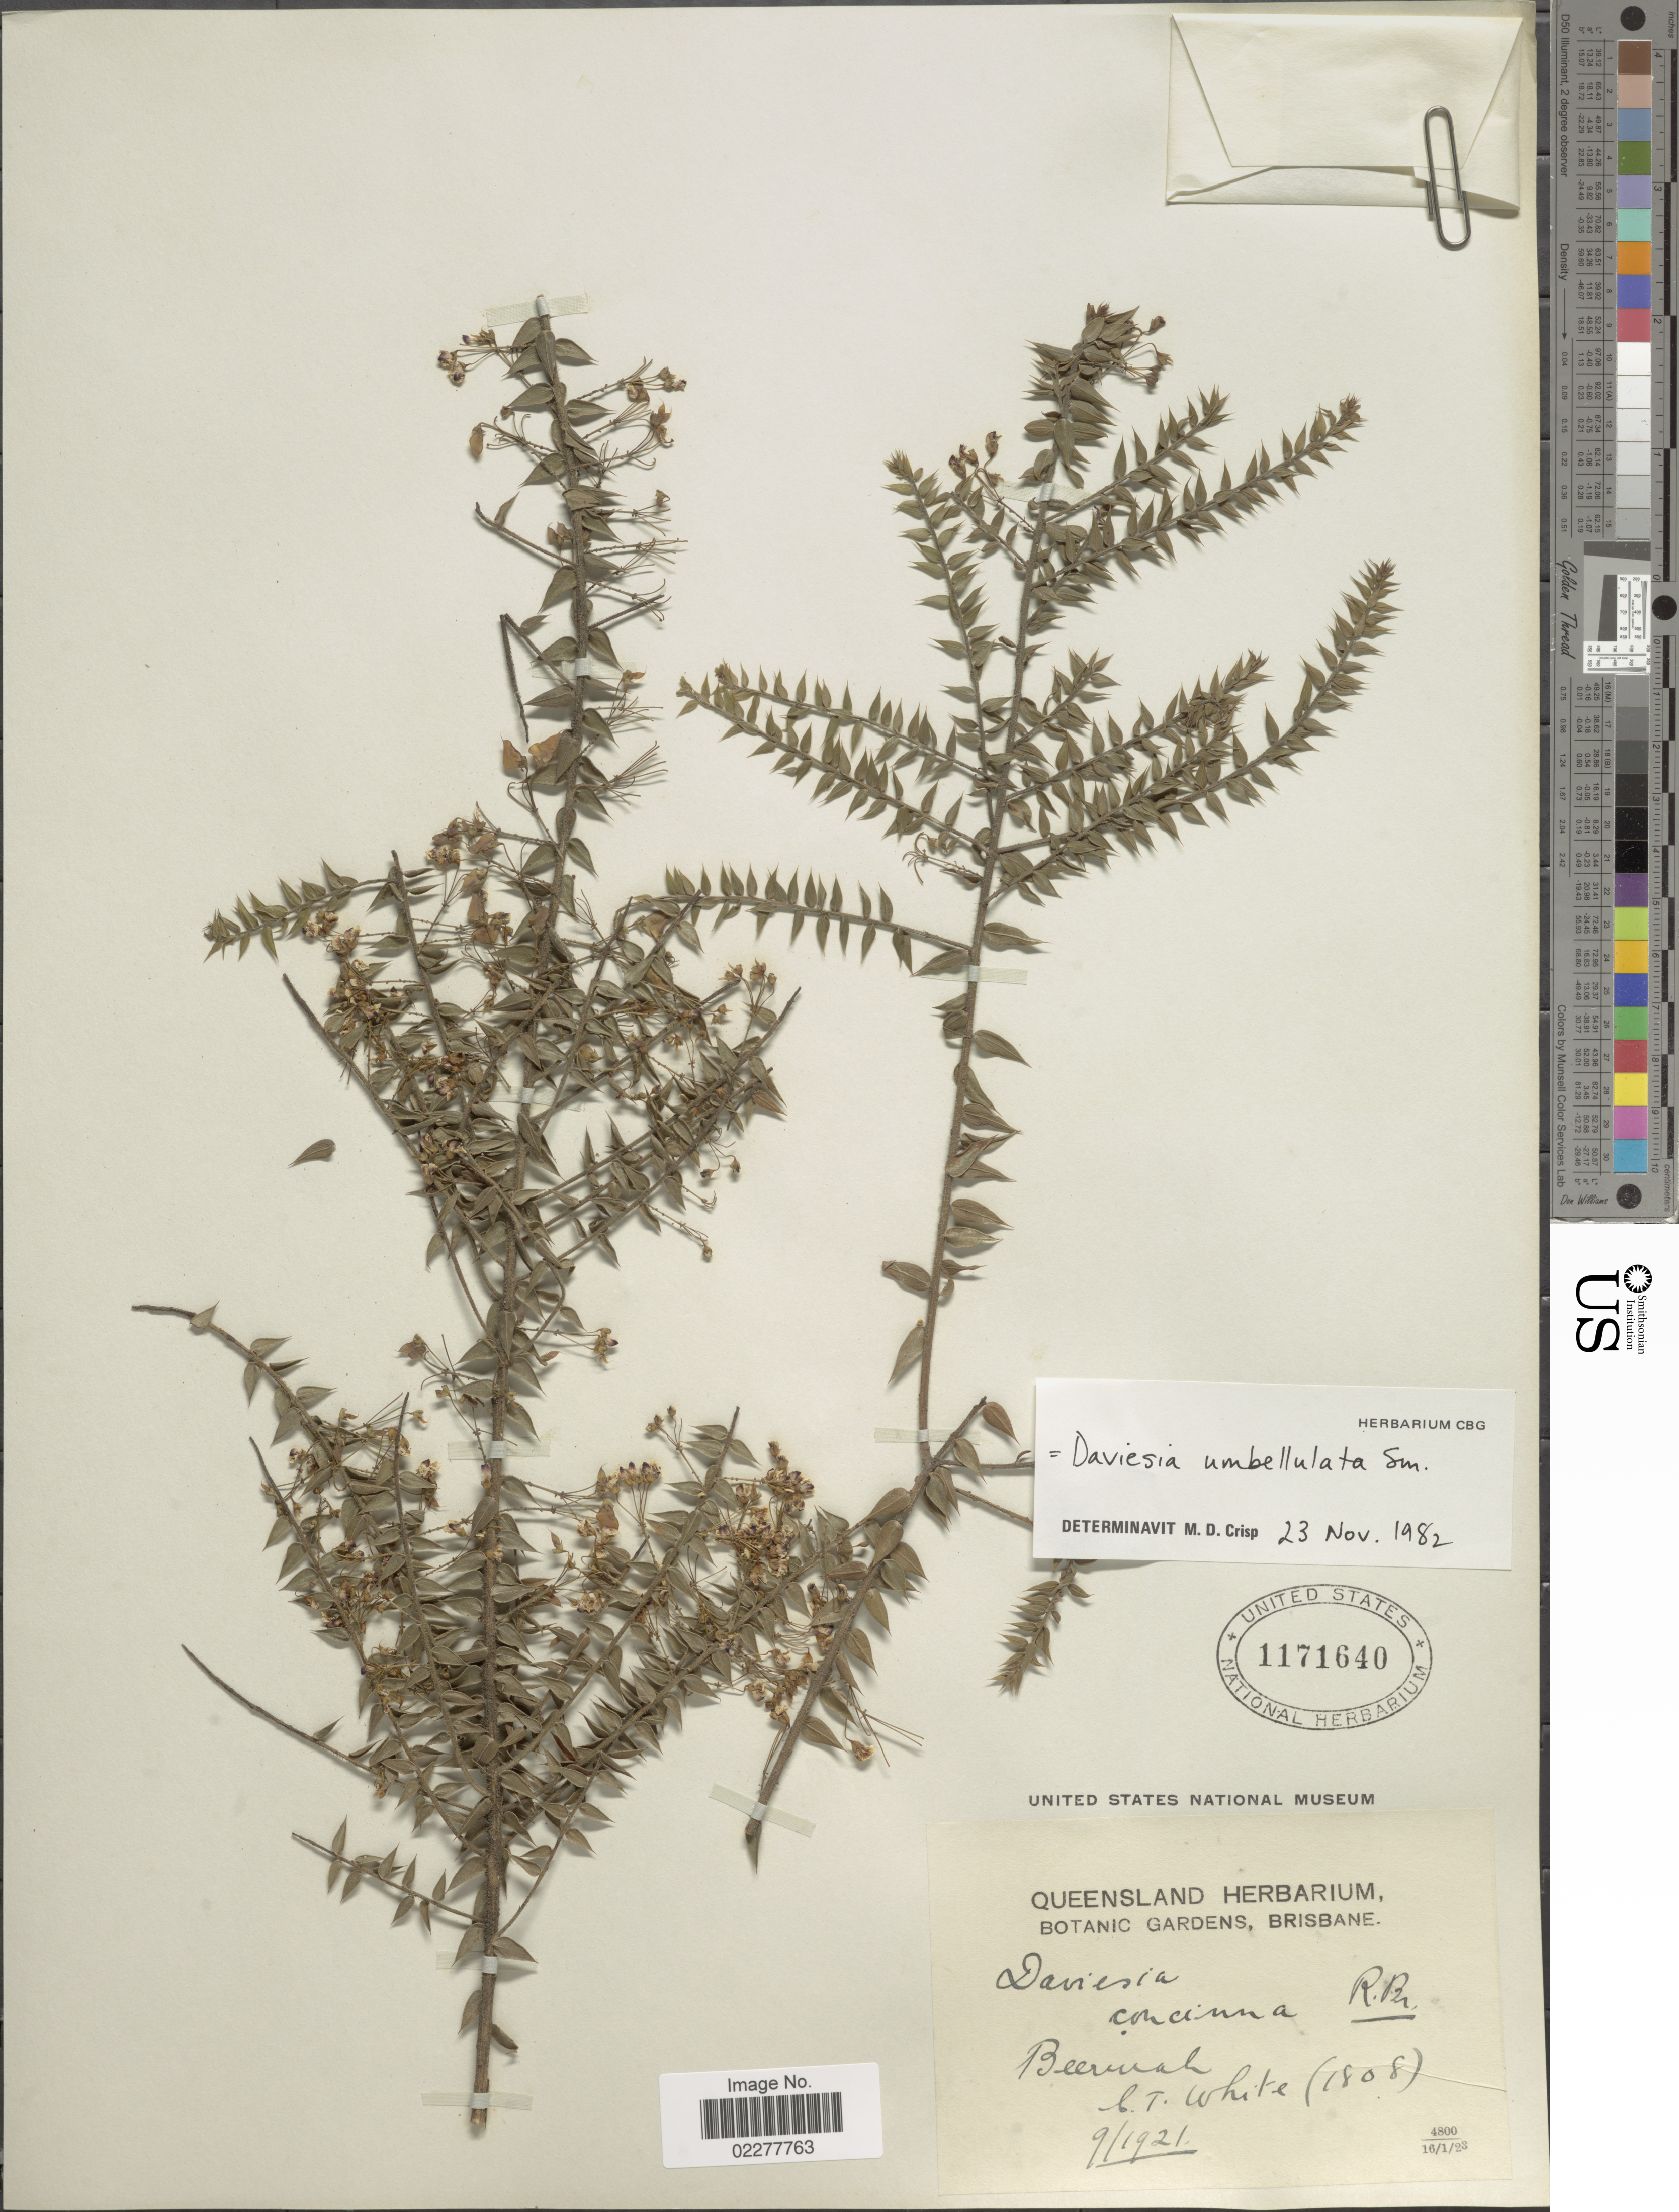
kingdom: Plantae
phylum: Tracheophyta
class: Magnoliopsida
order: Fabales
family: Fabaceae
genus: Daviesia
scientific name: Daviesia umbellulata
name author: Sm.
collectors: C. T. White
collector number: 1808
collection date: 1921-09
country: Australia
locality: Beerwah.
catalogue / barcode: US 1171640